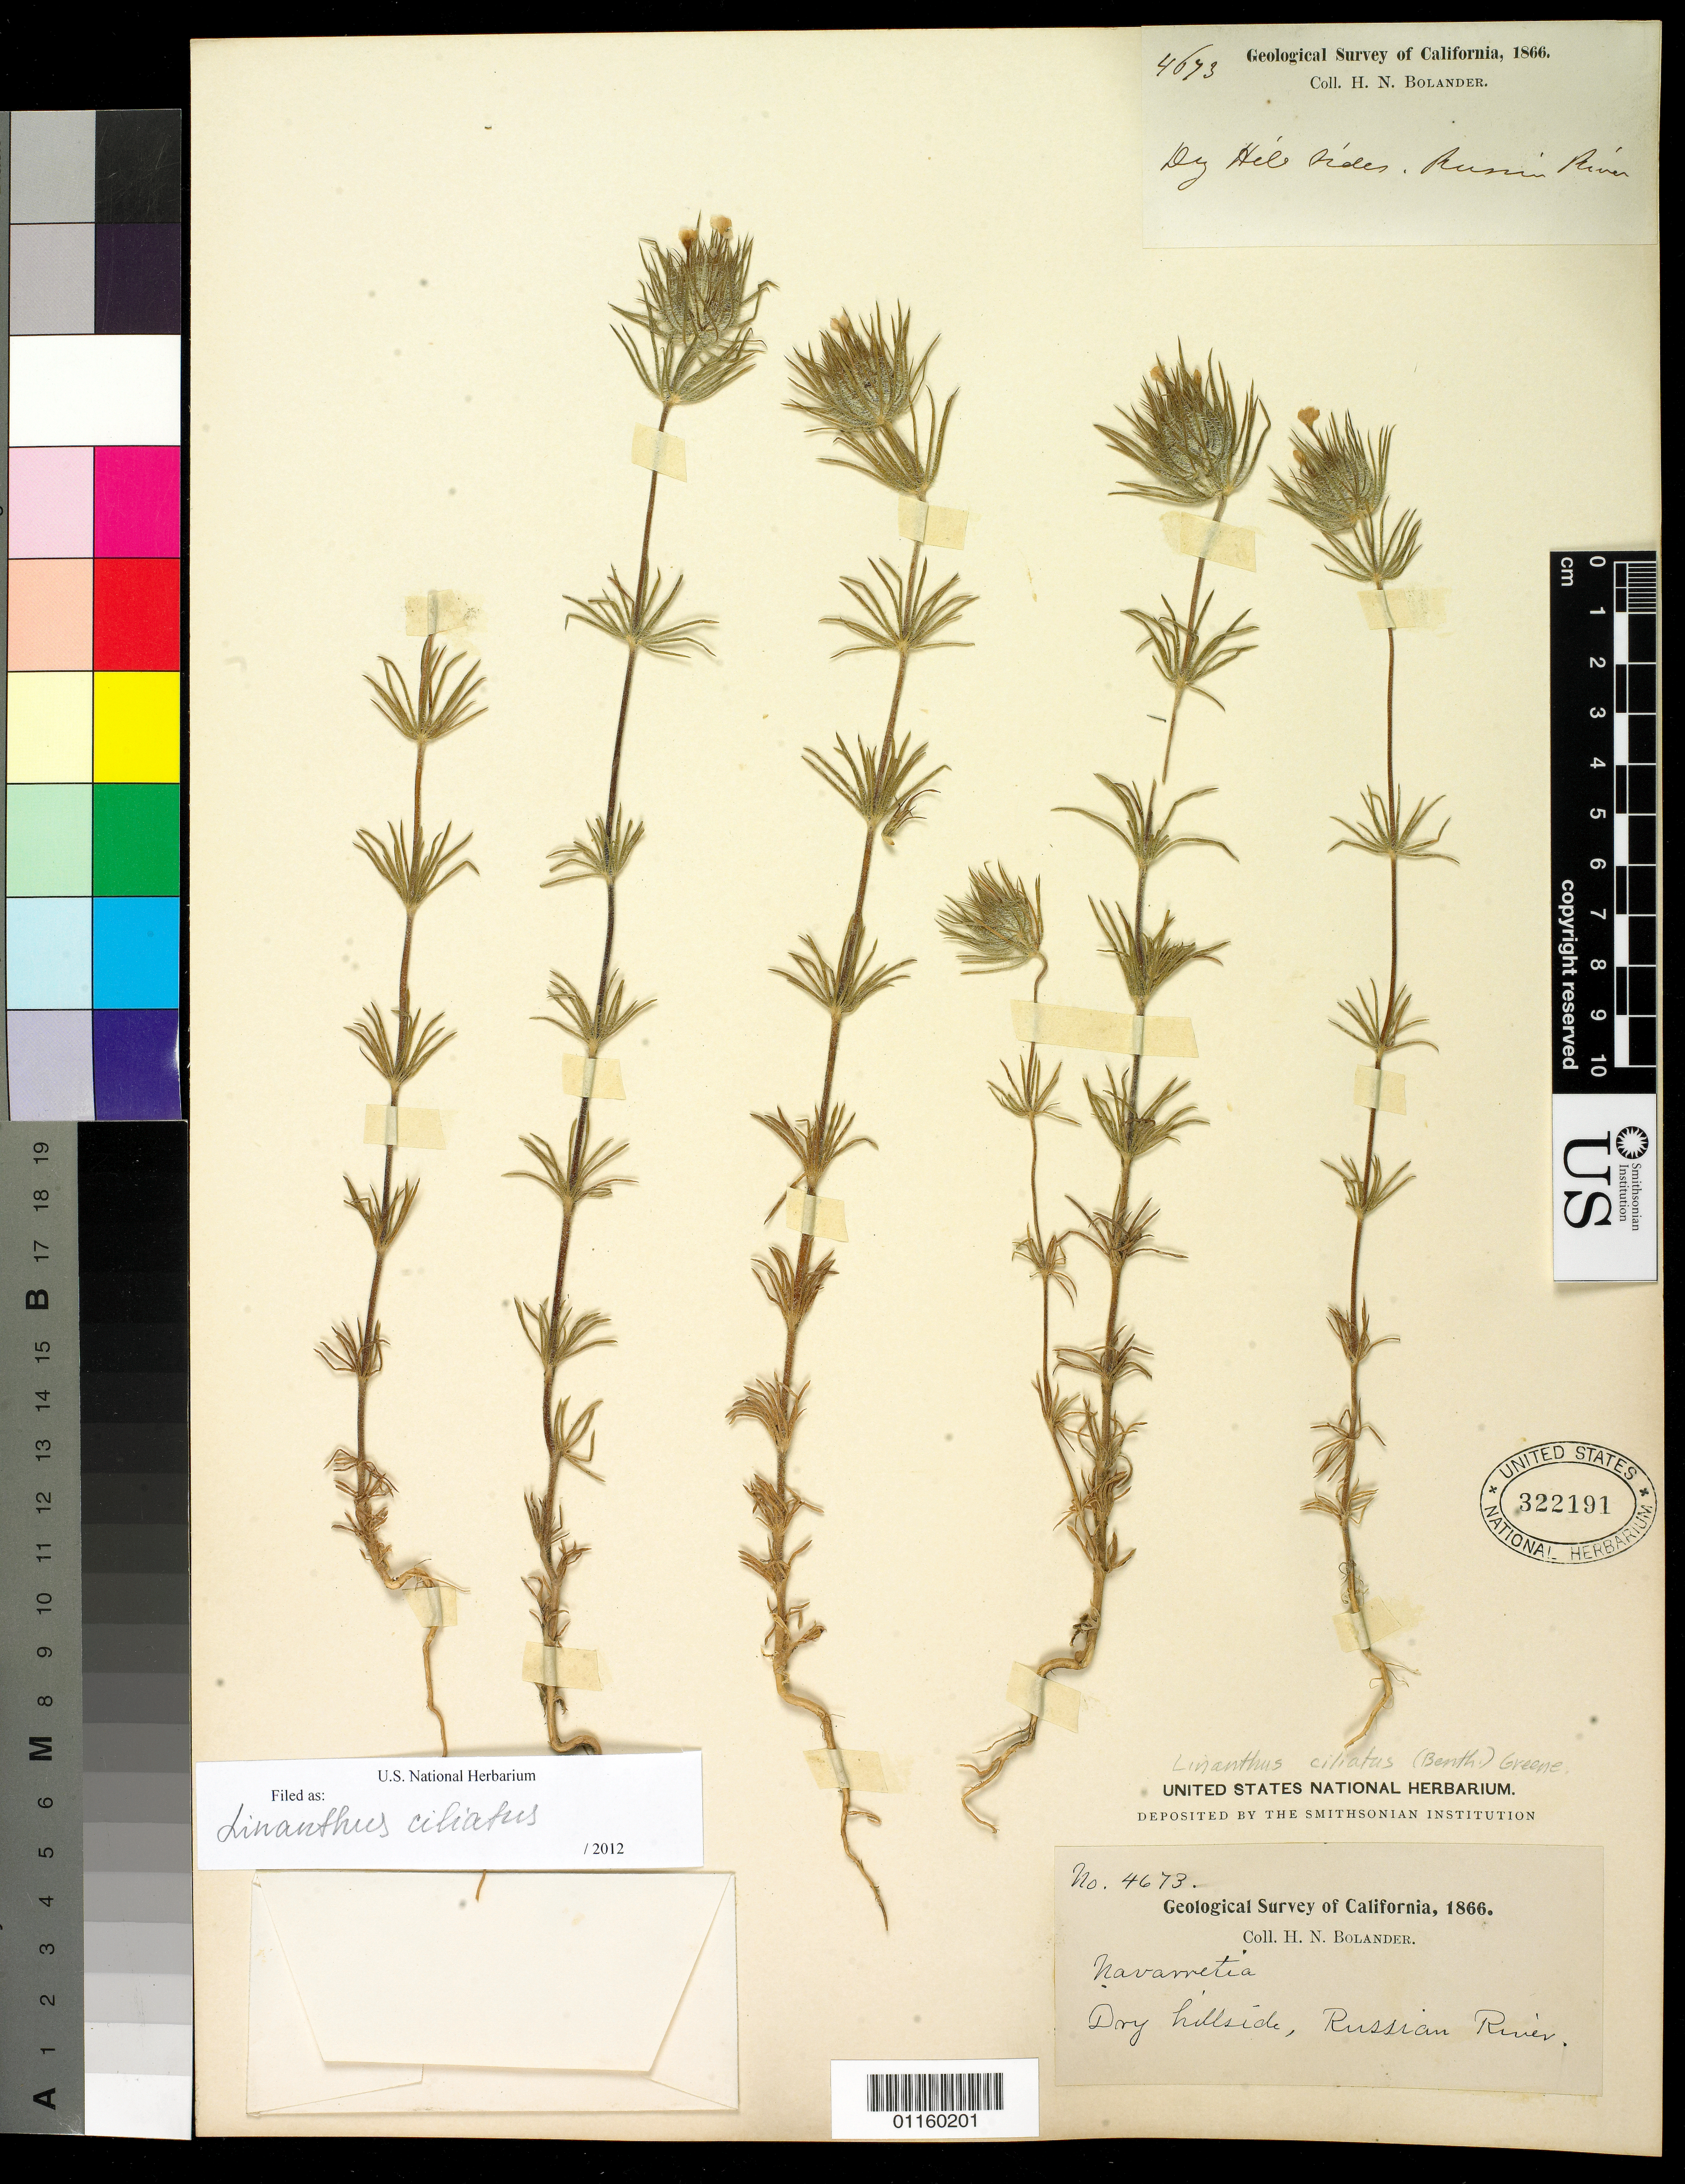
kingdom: Plantae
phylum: Tracheophyta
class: Magnoliopsida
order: Ericales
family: Polemoniaceae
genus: Leptosiphon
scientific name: Leptosiphon ciliatus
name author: (Benth.) Jeps.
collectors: H. Bolander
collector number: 4673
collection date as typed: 1866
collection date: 1866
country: United States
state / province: California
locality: Russian River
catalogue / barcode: US 322191